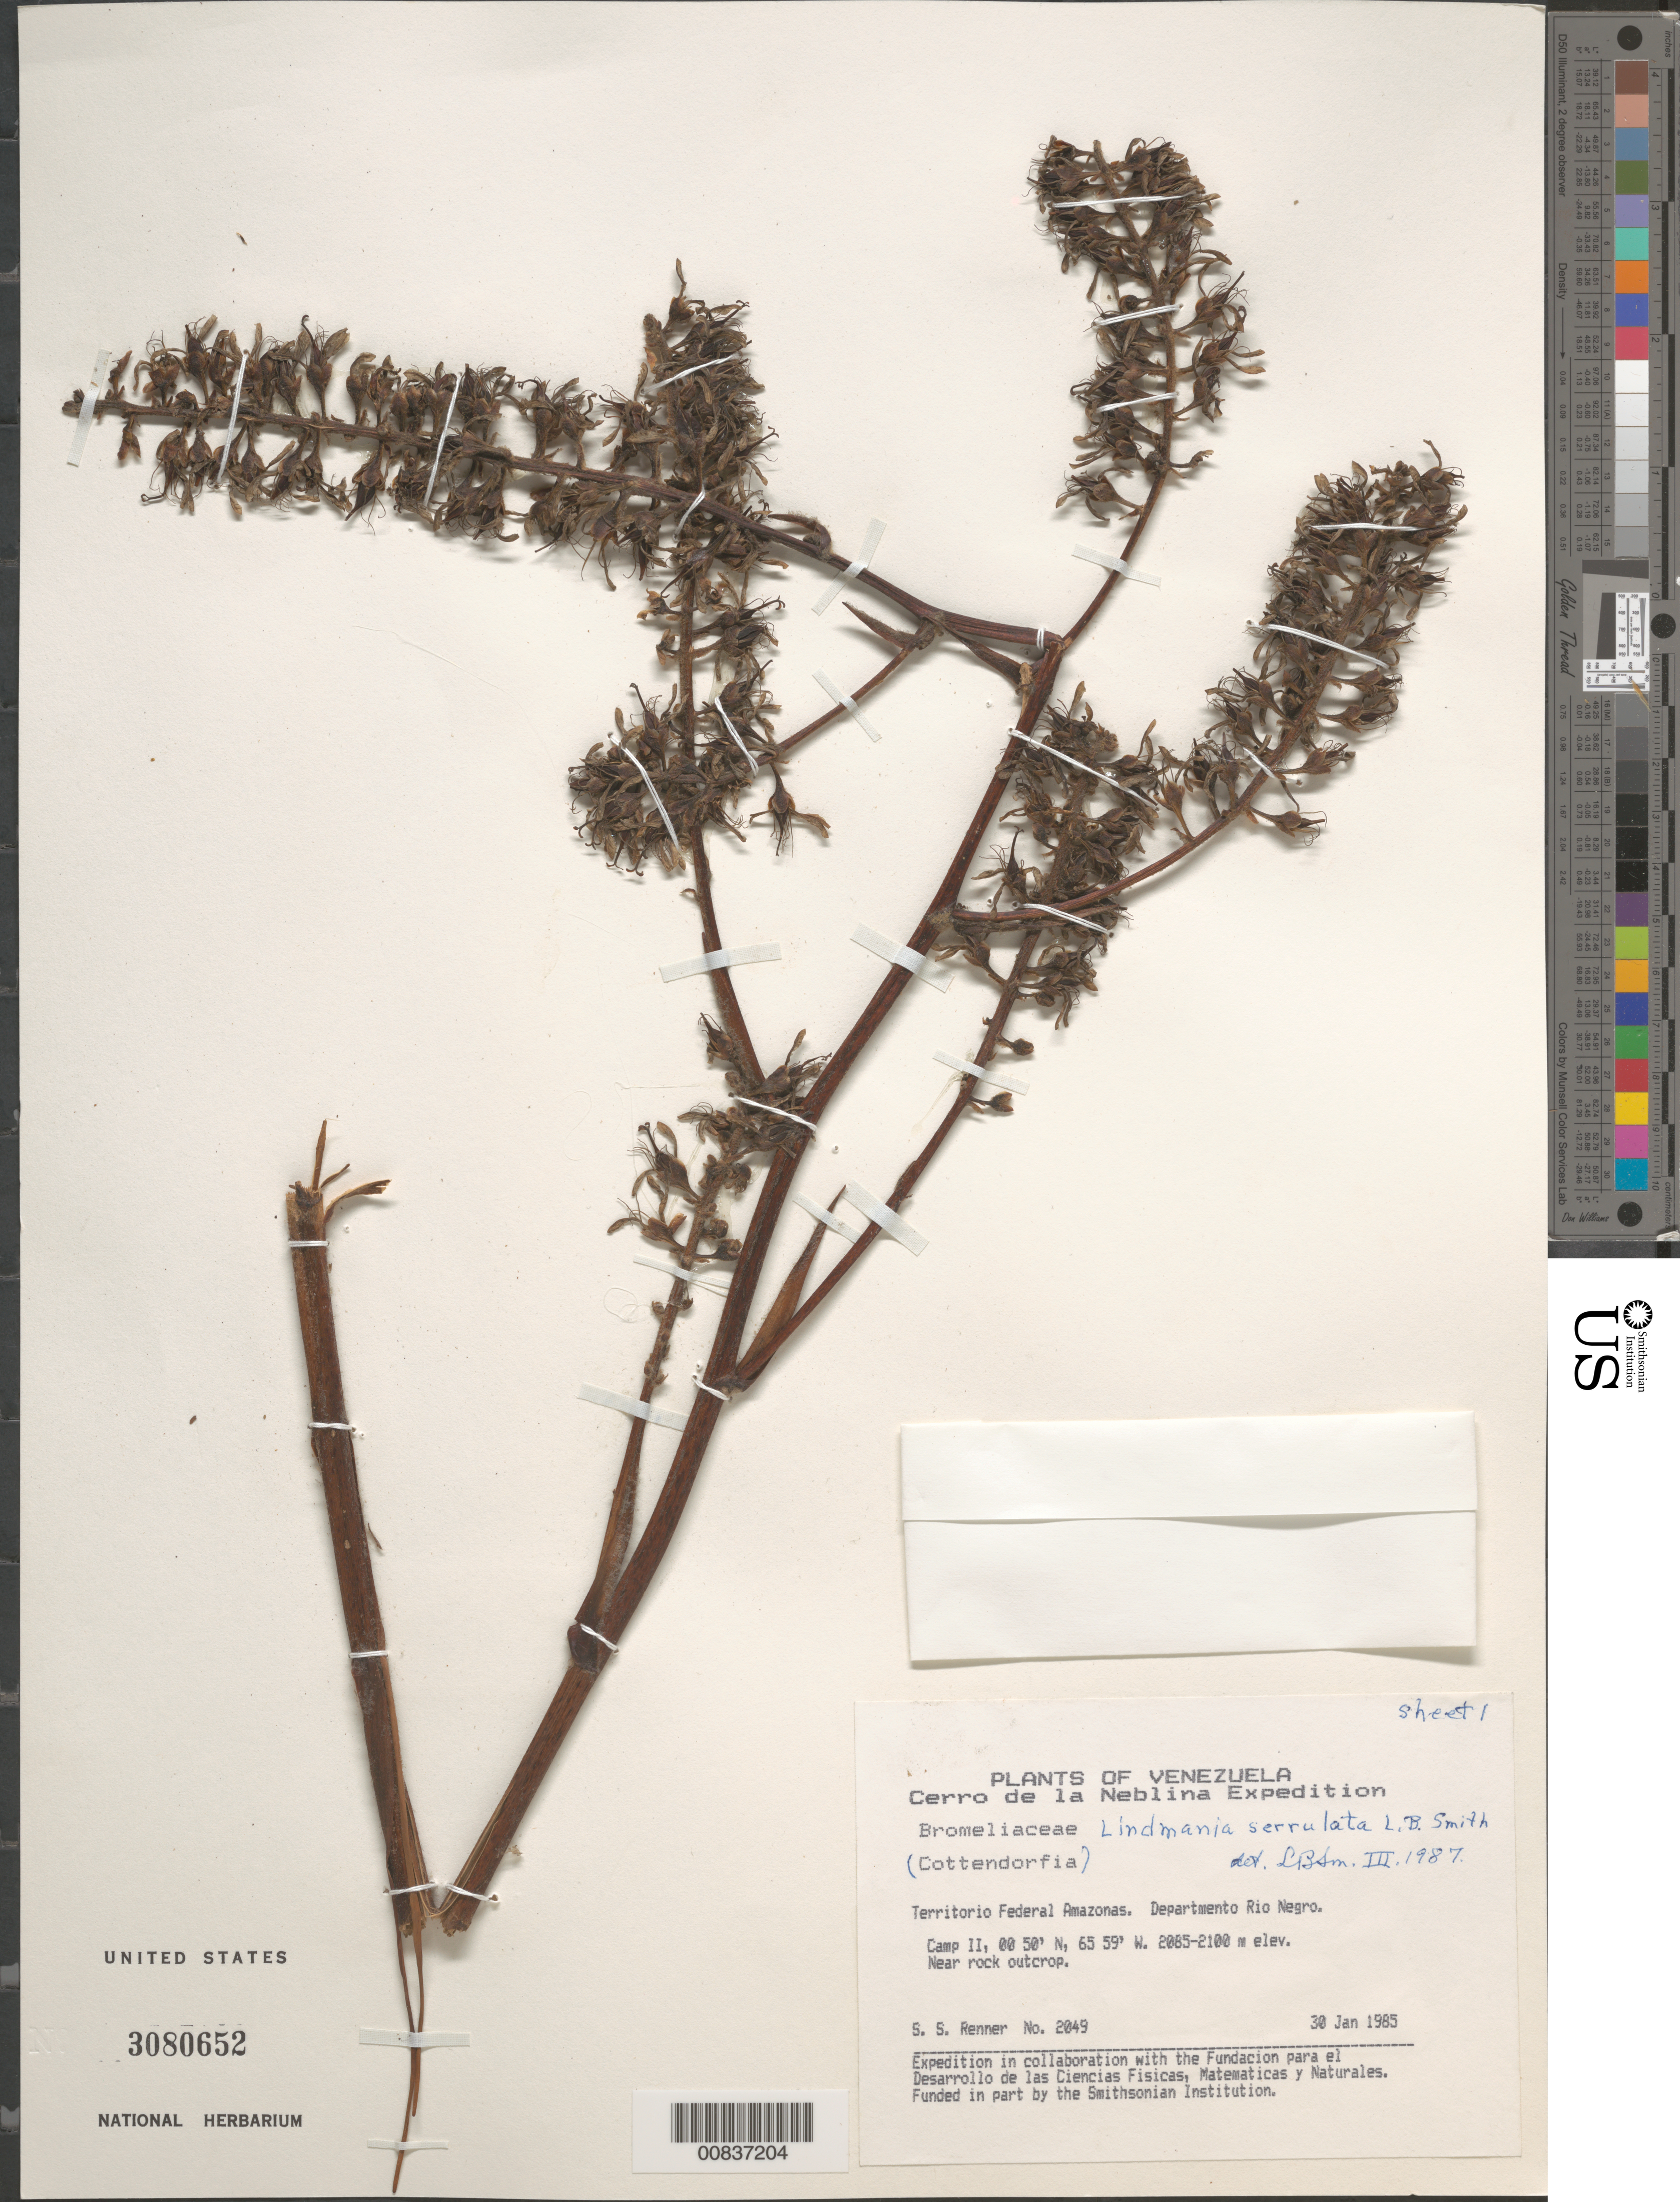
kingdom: Plantae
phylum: Tracheophyta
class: Liliopsida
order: Poales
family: Bromeliaceae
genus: Lindmania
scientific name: Lindmania serrulata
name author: L.B. Sm.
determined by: Smith, Lyman B., (US), NMNH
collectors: S. S. Renner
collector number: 2049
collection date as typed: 30-Jan-85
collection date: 1985-01-30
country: Venezuela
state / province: Amazonas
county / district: Río Negro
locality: Cerro de la Neblina, Camp II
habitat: Near rock outcrop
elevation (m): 2085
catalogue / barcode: US 3080652